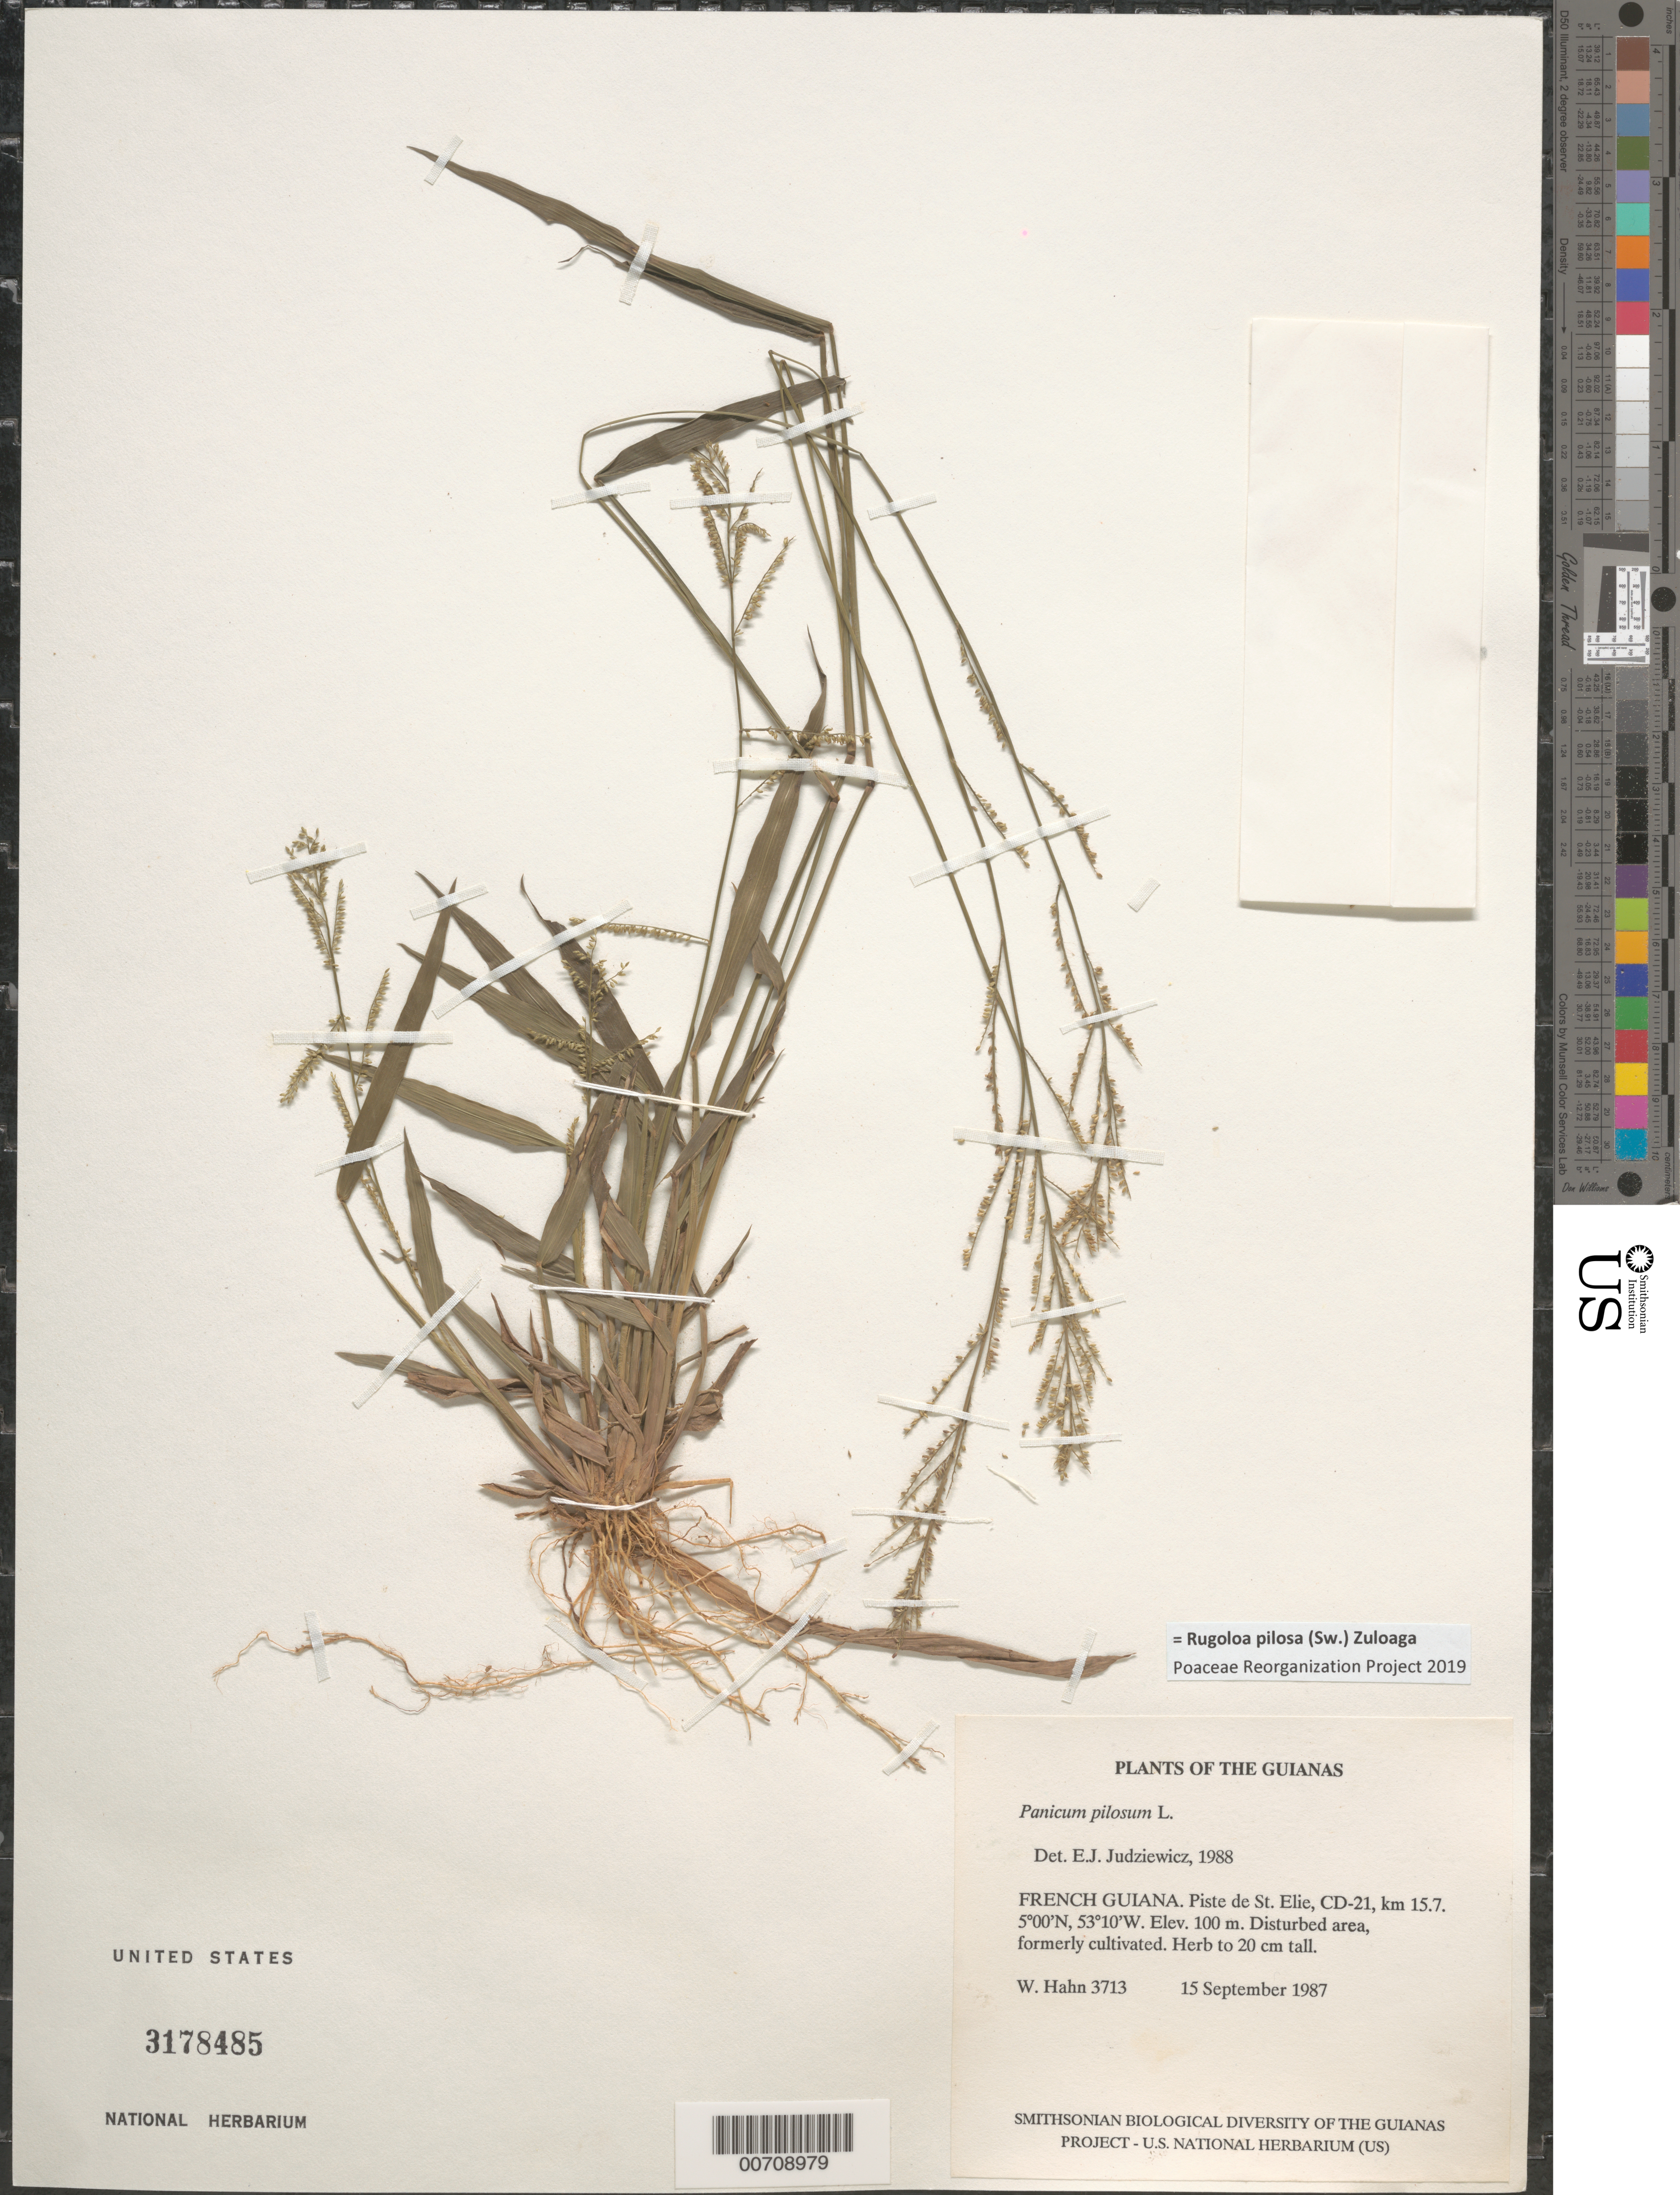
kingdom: Plantae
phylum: Tracheophyta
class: Liliopsida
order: Poales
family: Poaceae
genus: Panicum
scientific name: Panicum pilosum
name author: Sw.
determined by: Judziewicz, E. J.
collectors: W. Hahn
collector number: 3713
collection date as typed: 15 September 1987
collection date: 1987-09-15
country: French Guiana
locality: Piste de St. Elie, CD-21, km 15.7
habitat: Disturbed area, formerly cultivated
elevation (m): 100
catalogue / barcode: US 3178485